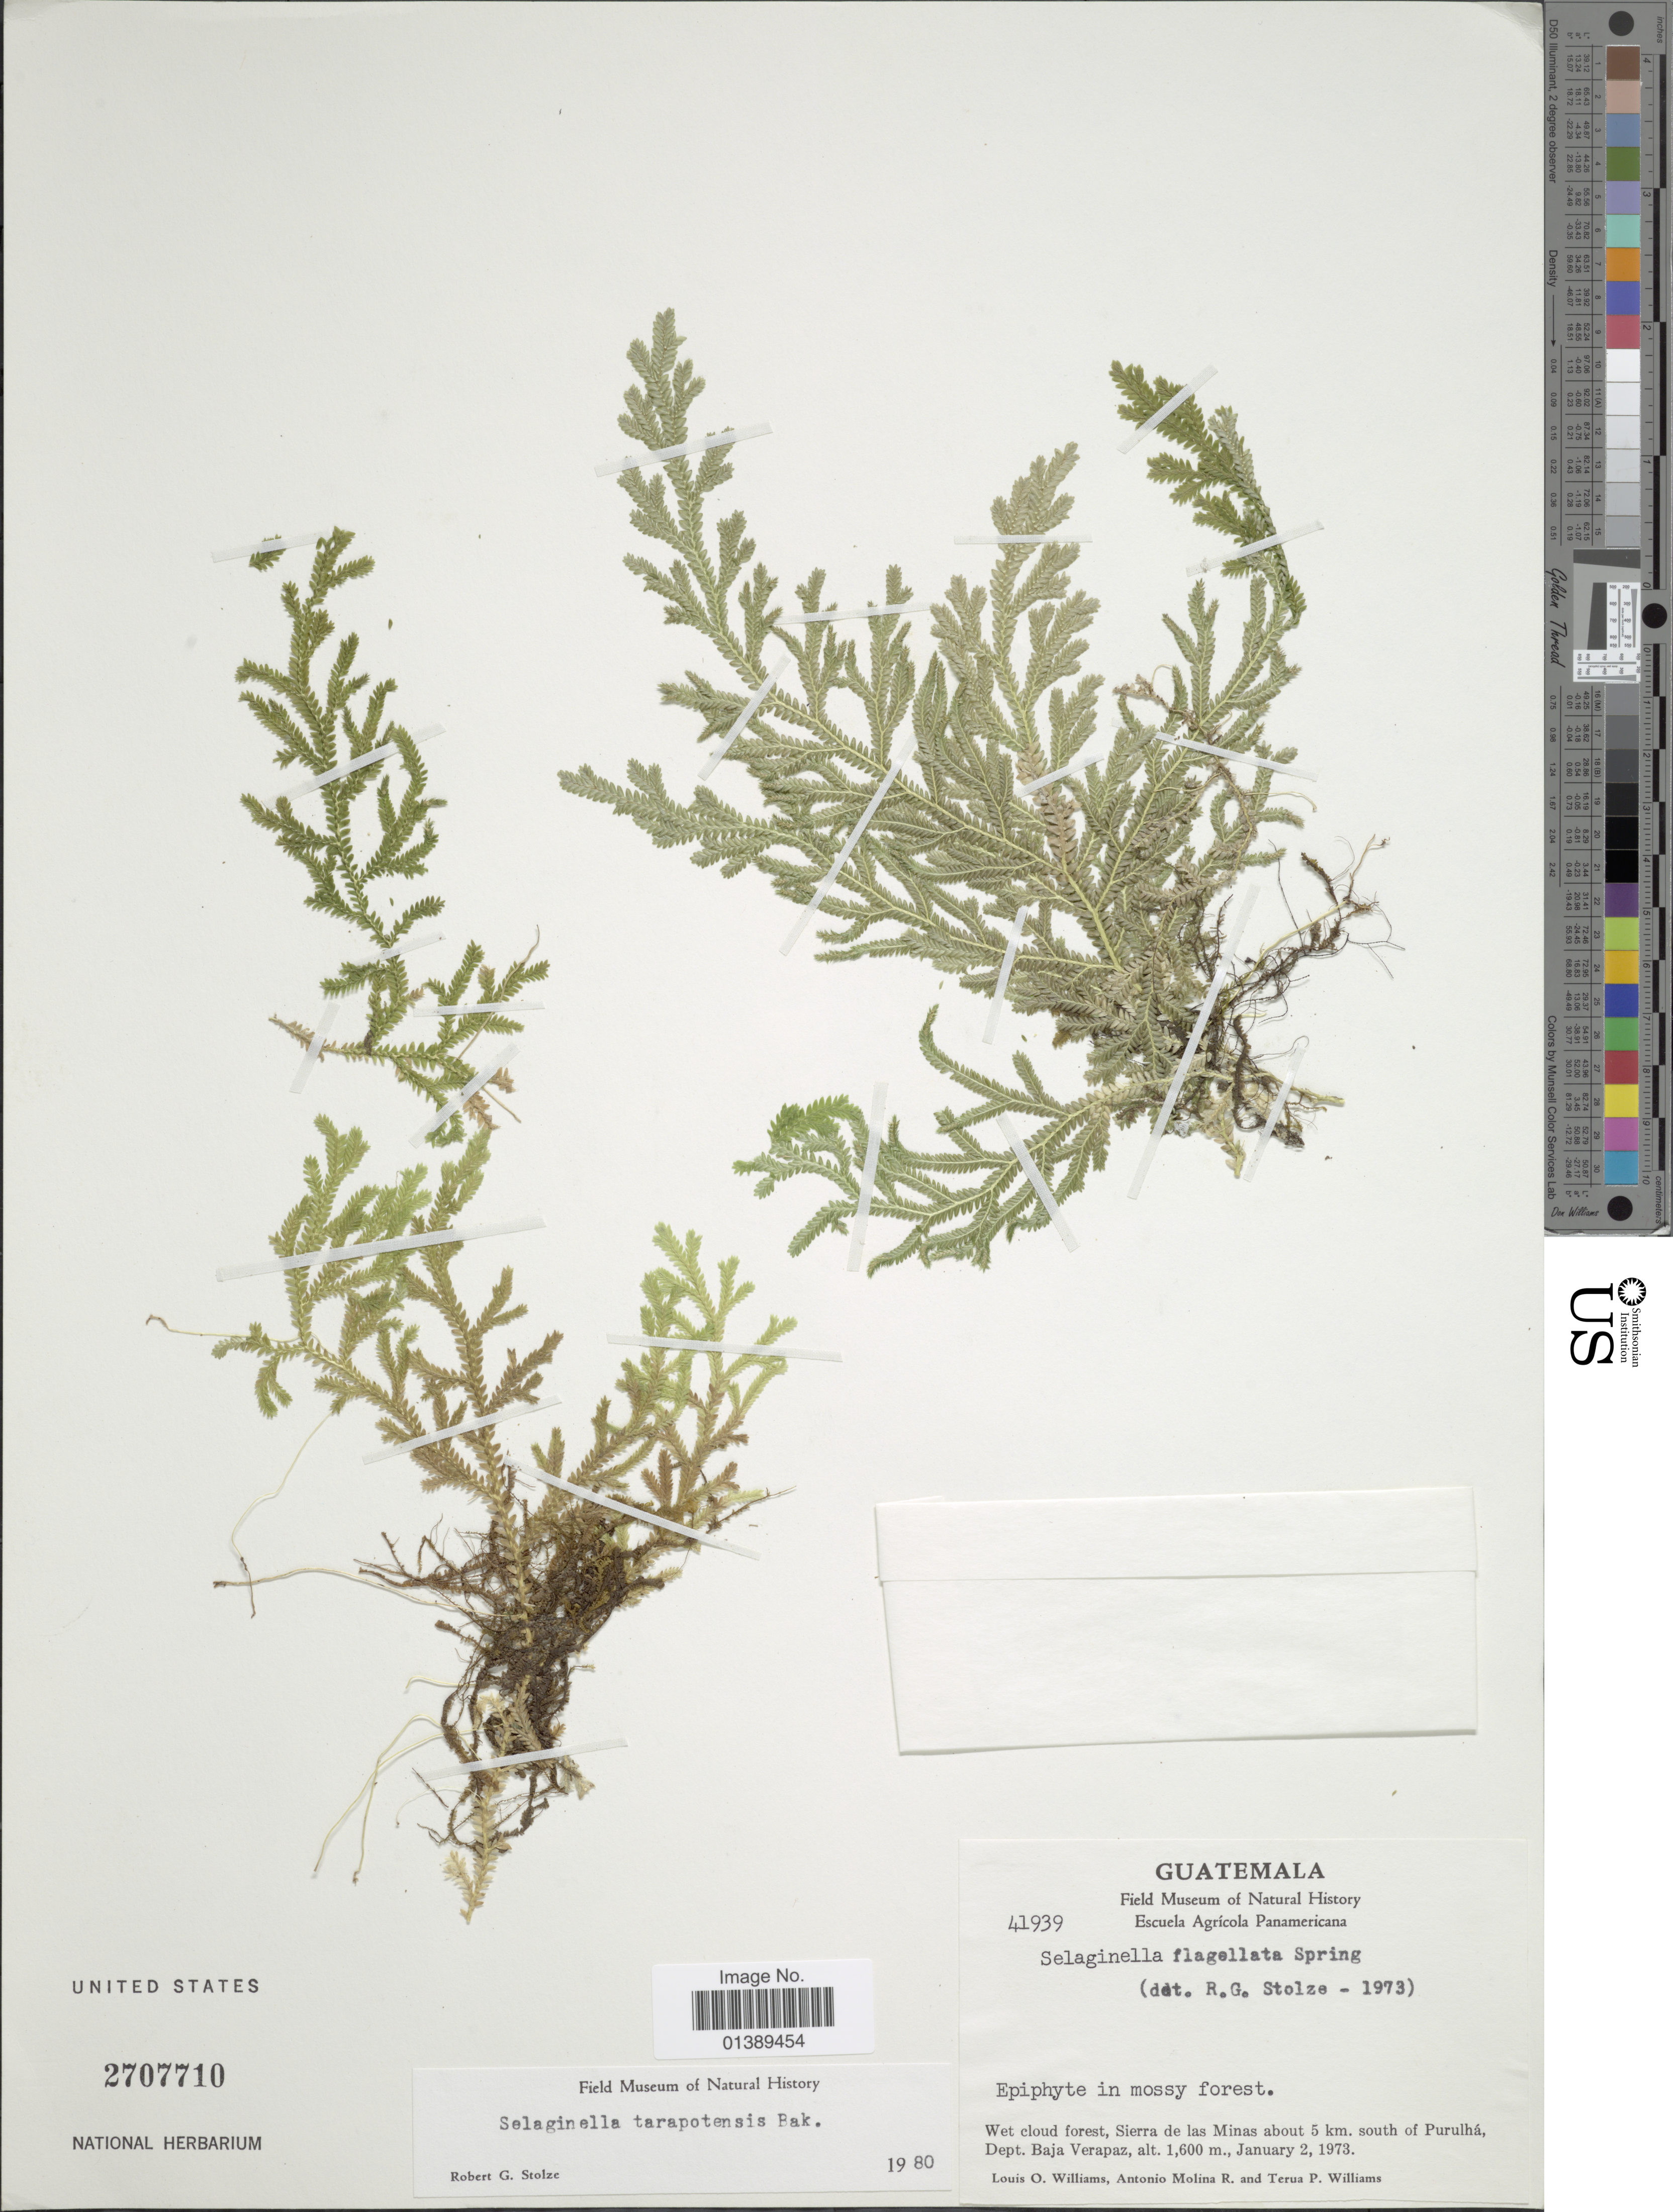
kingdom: Plantae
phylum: Tracheophyta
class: Lycopodiopsida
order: Selaginellales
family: Selaginellaceae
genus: Selaginella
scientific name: Selaginella tarapotensis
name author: Baker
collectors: L. O. Williams, A. Molina R. & T. P. Williams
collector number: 41939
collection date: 1973-01-02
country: Guatemala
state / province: Baja Verapaz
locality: Sierra de las Minas about 5 km south of Purulhá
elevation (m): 1600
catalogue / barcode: US 2707710